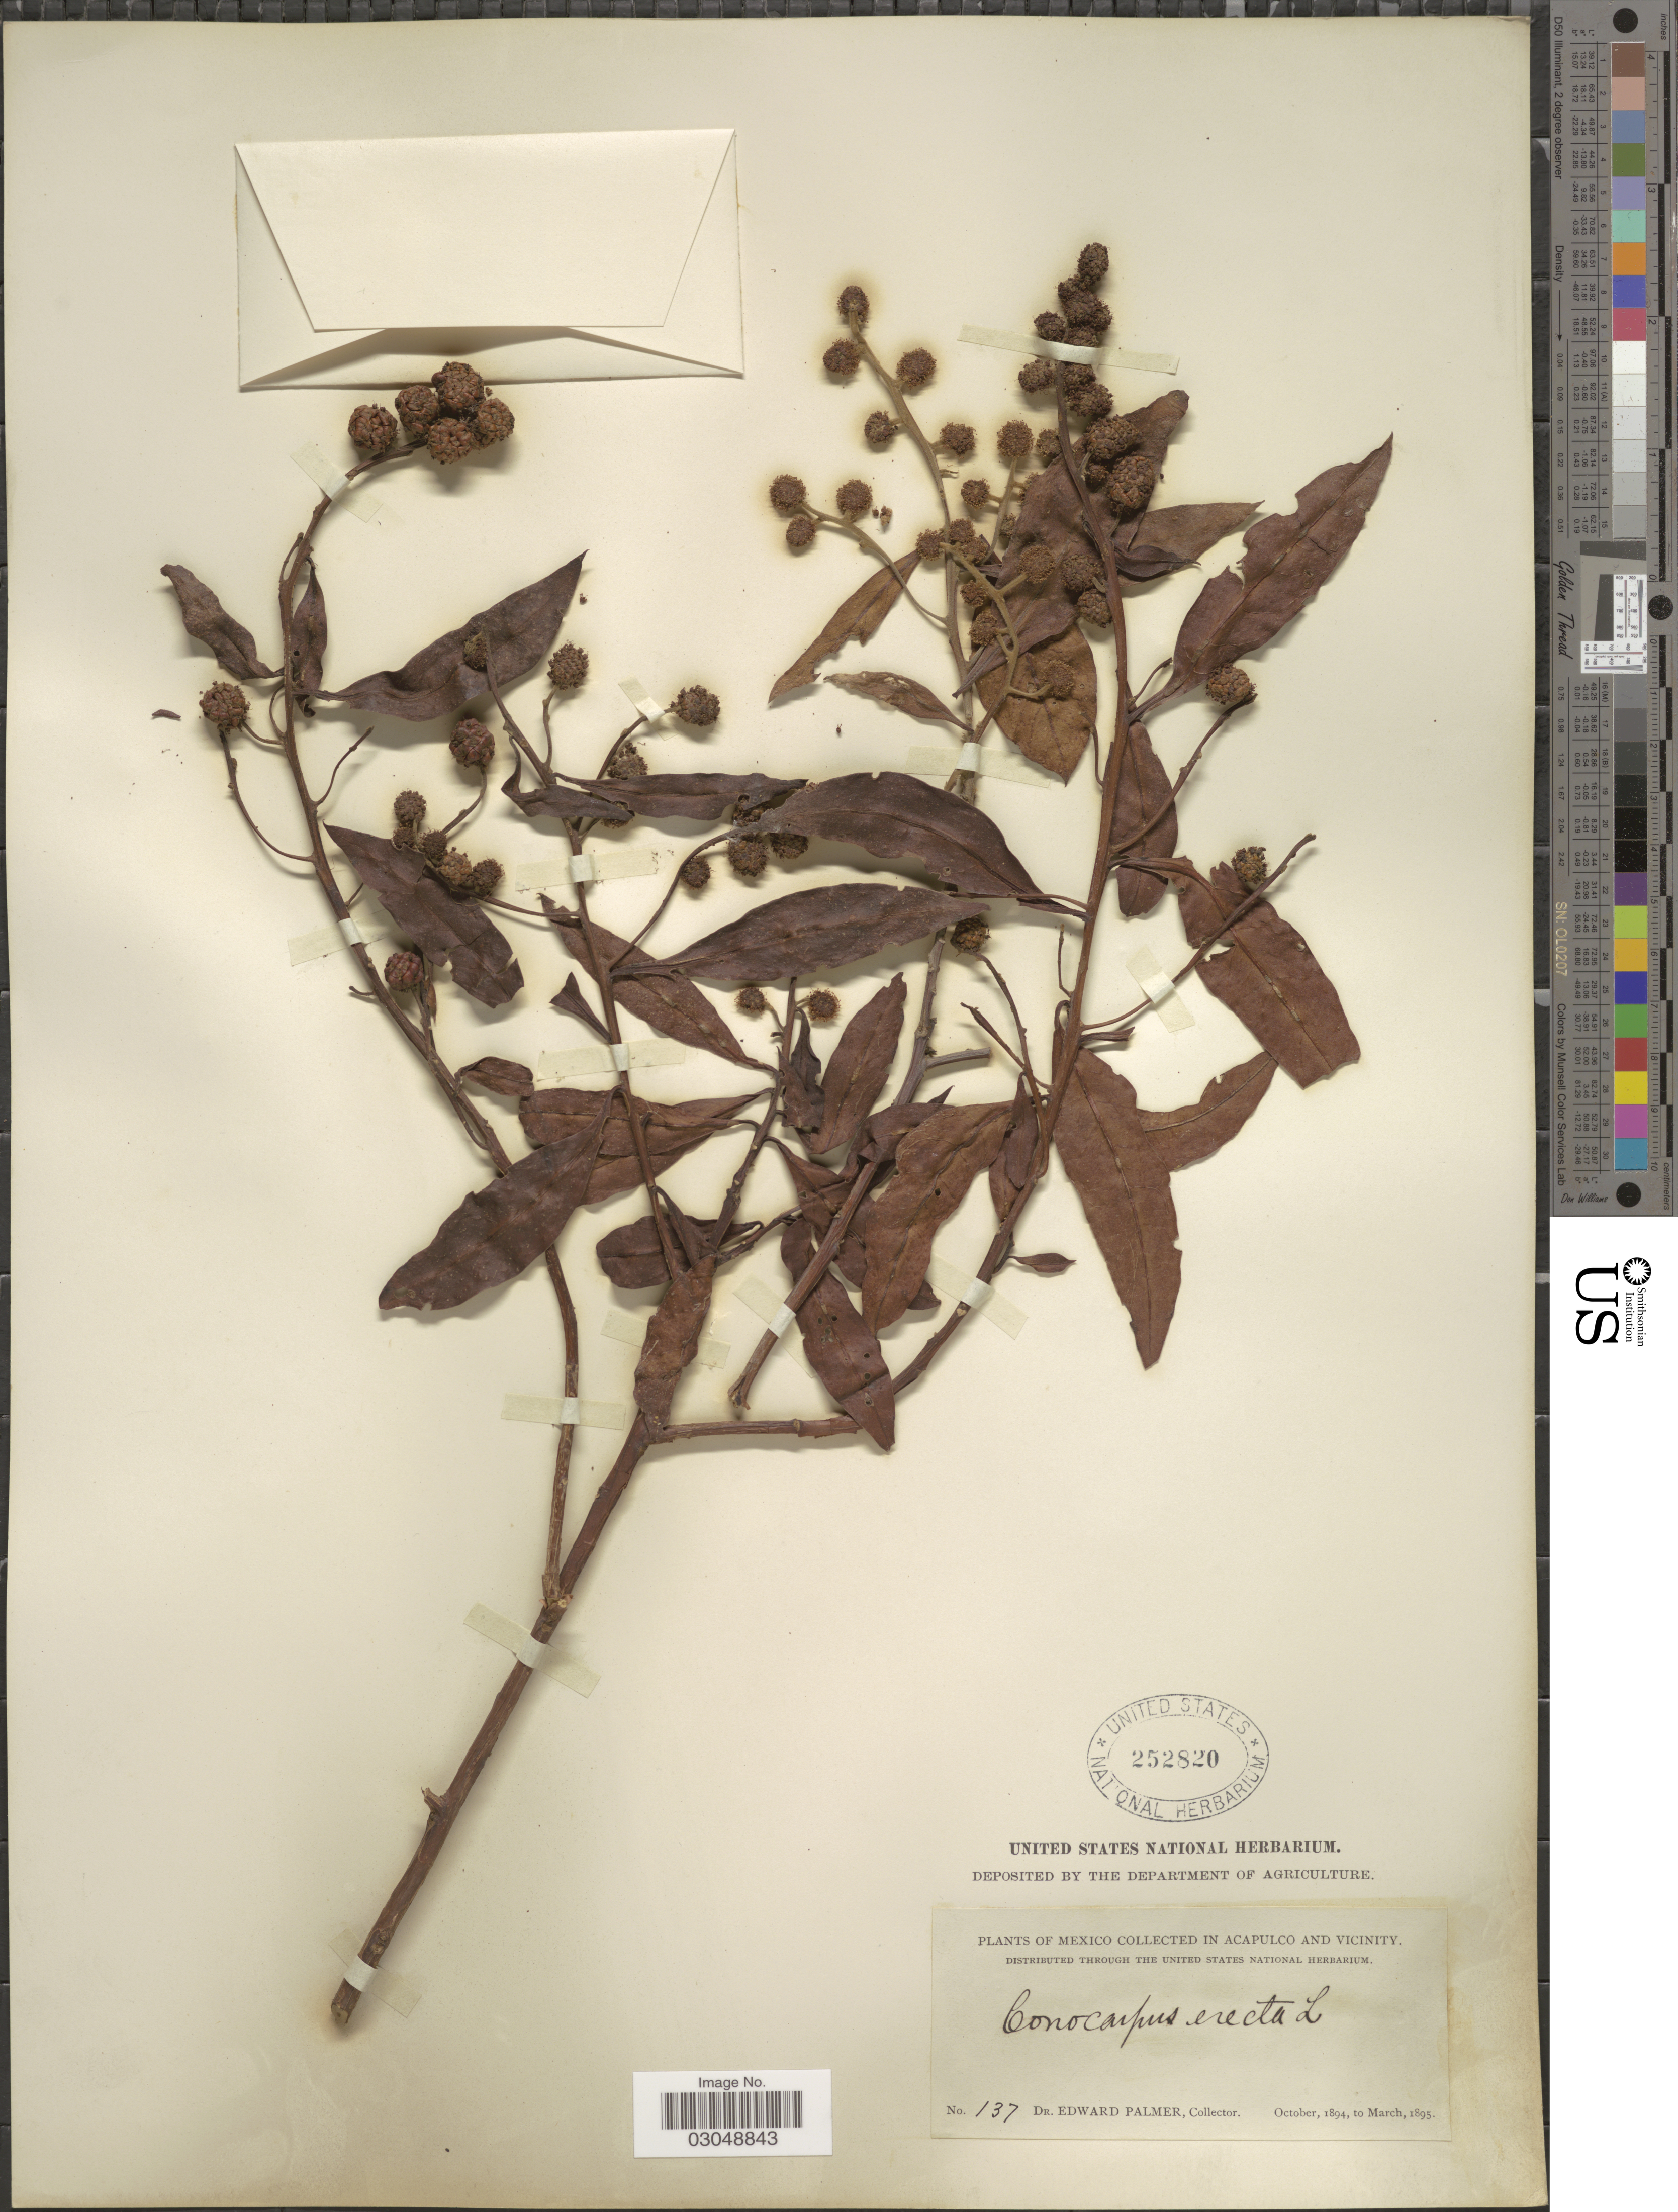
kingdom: Plantae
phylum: Tracheophyta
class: Magnoliopsida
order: Myrtales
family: Combretaceae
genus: Conocarpus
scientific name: Conocarpus erectus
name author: L.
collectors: E. Palmer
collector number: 137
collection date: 1894-10/1895-03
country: Mexico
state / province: Guerrero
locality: Acapulco and vicinity.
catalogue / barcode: US 252820